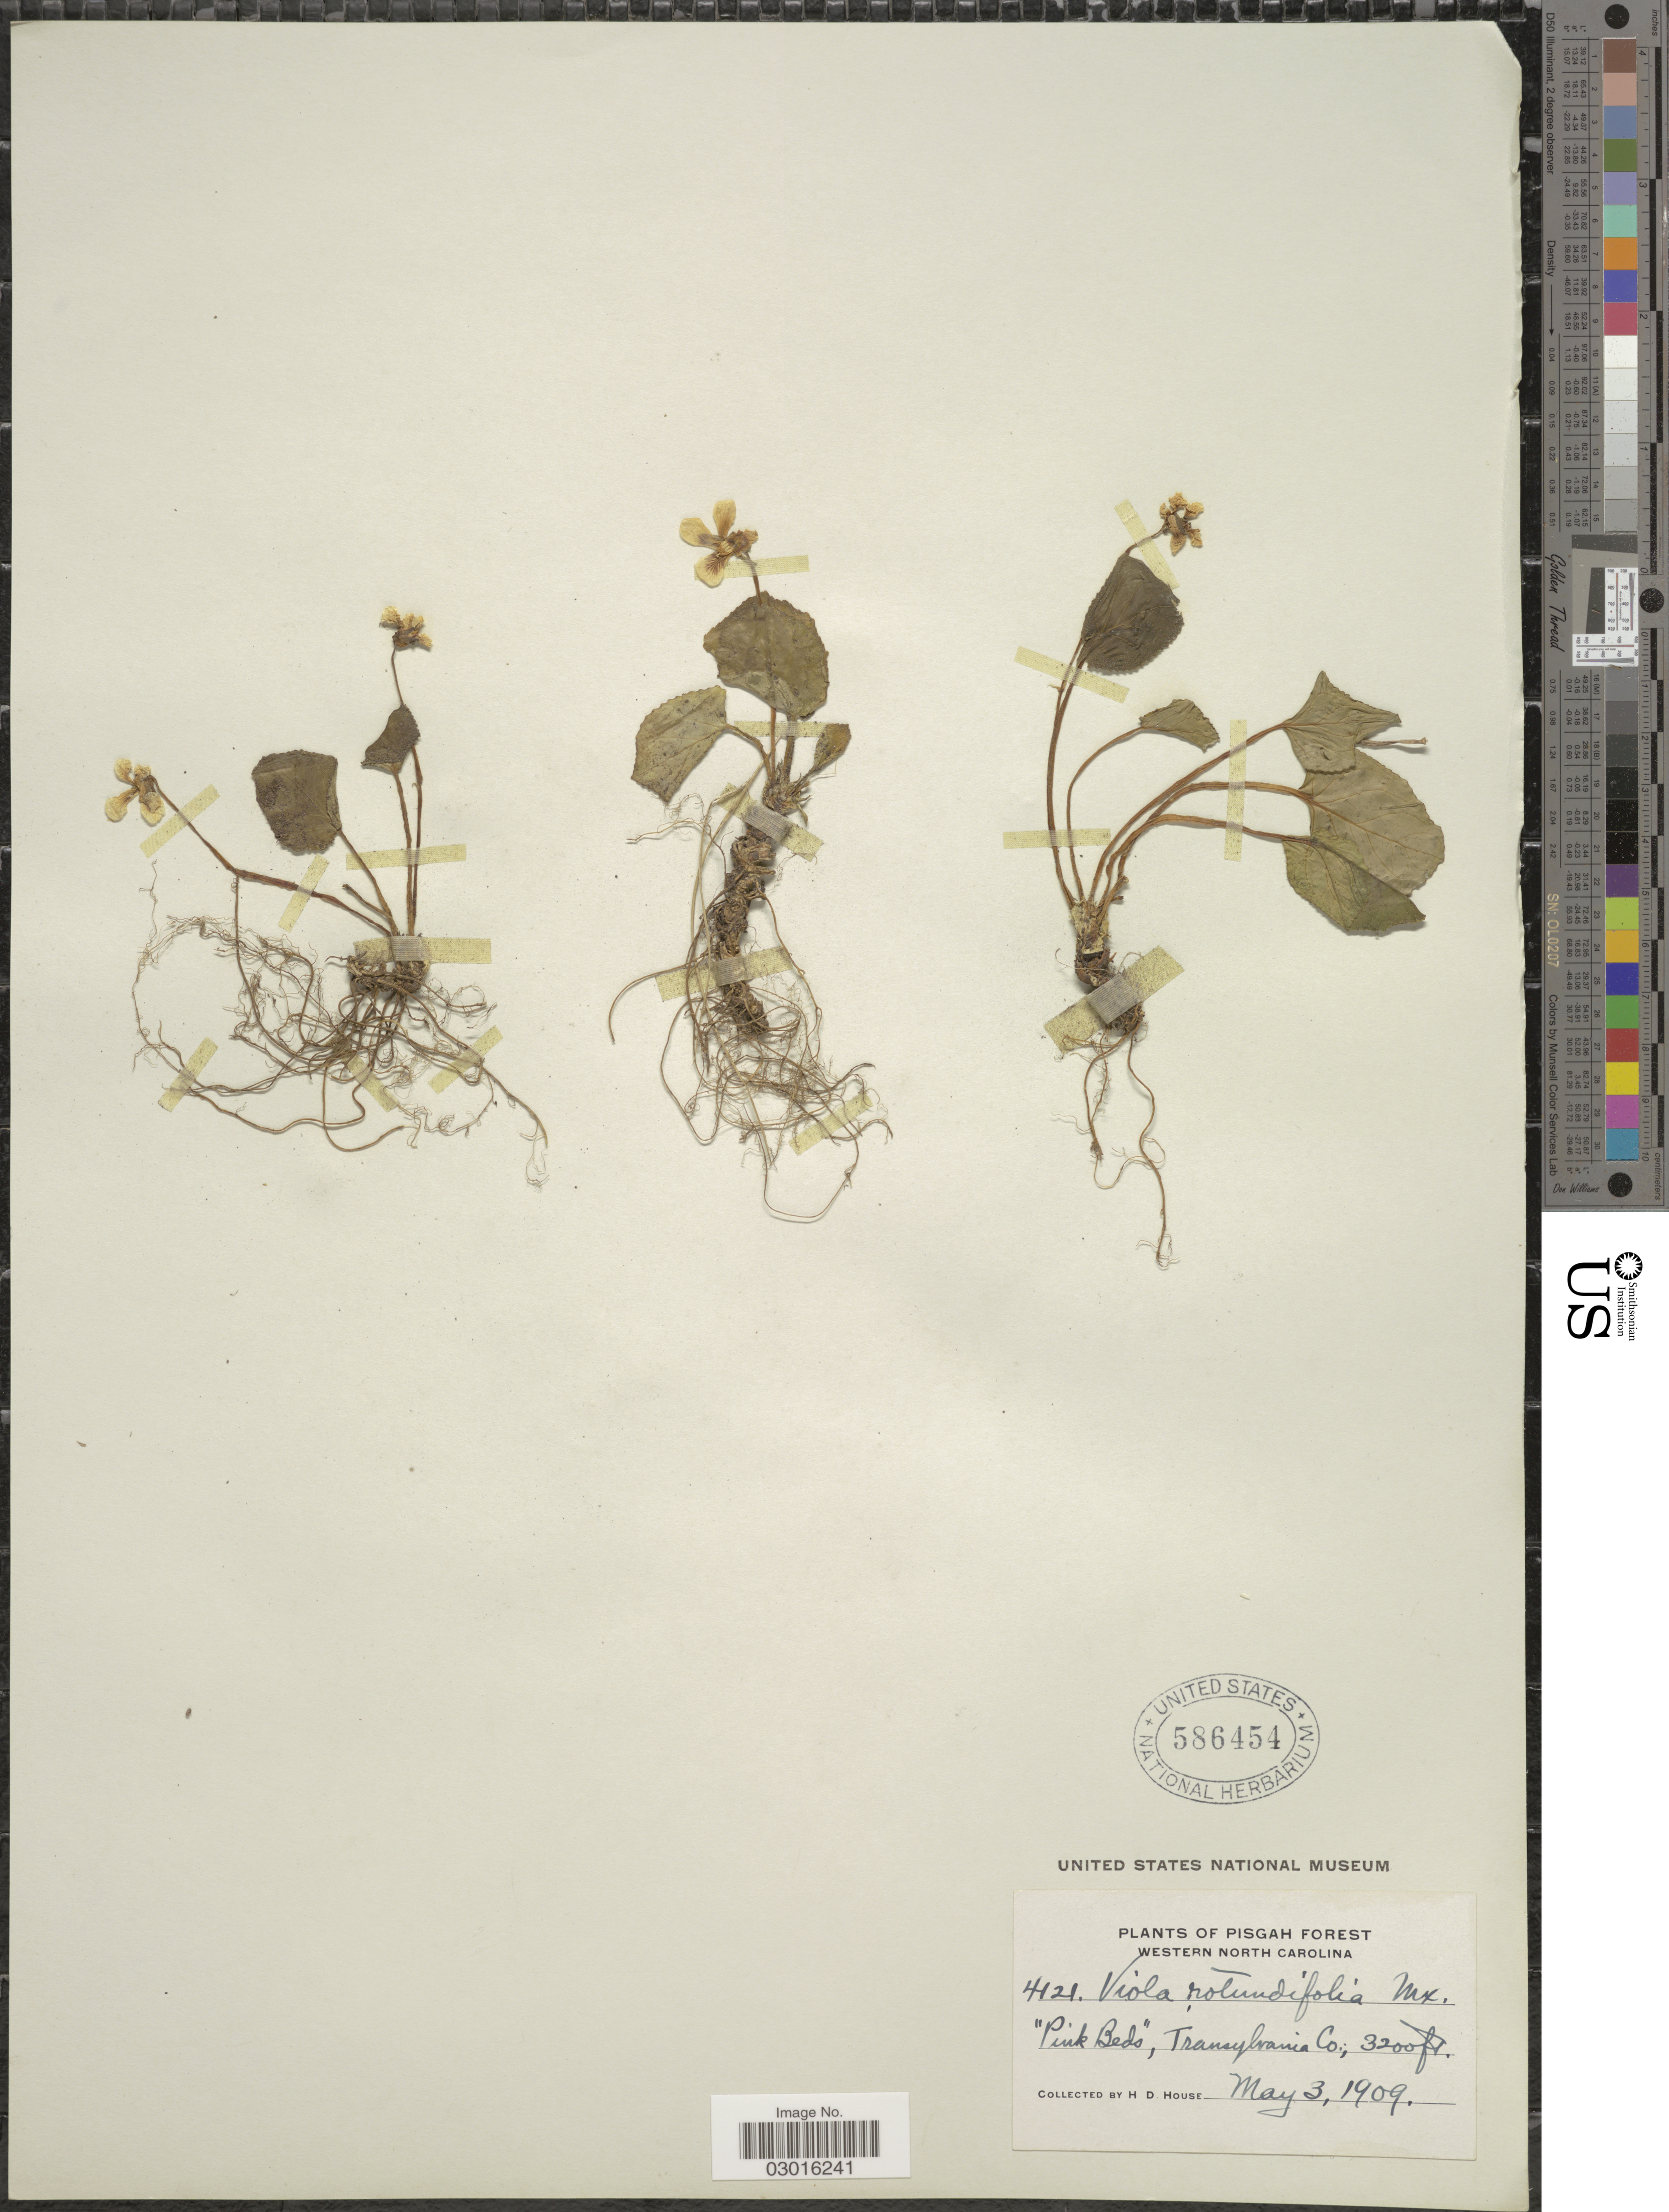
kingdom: Plantae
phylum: Tracheophyta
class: Magnoliopsida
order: Malpighiales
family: Violaceae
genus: Viola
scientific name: Viola rotundifolia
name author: Michx.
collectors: H. D. House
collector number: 4121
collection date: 1909-05-03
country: United States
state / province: North Carolina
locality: Pisgah Forest, Western North Carolina, "Pink Beds", Transylvania Co.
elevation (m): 975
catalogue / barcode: US 586454